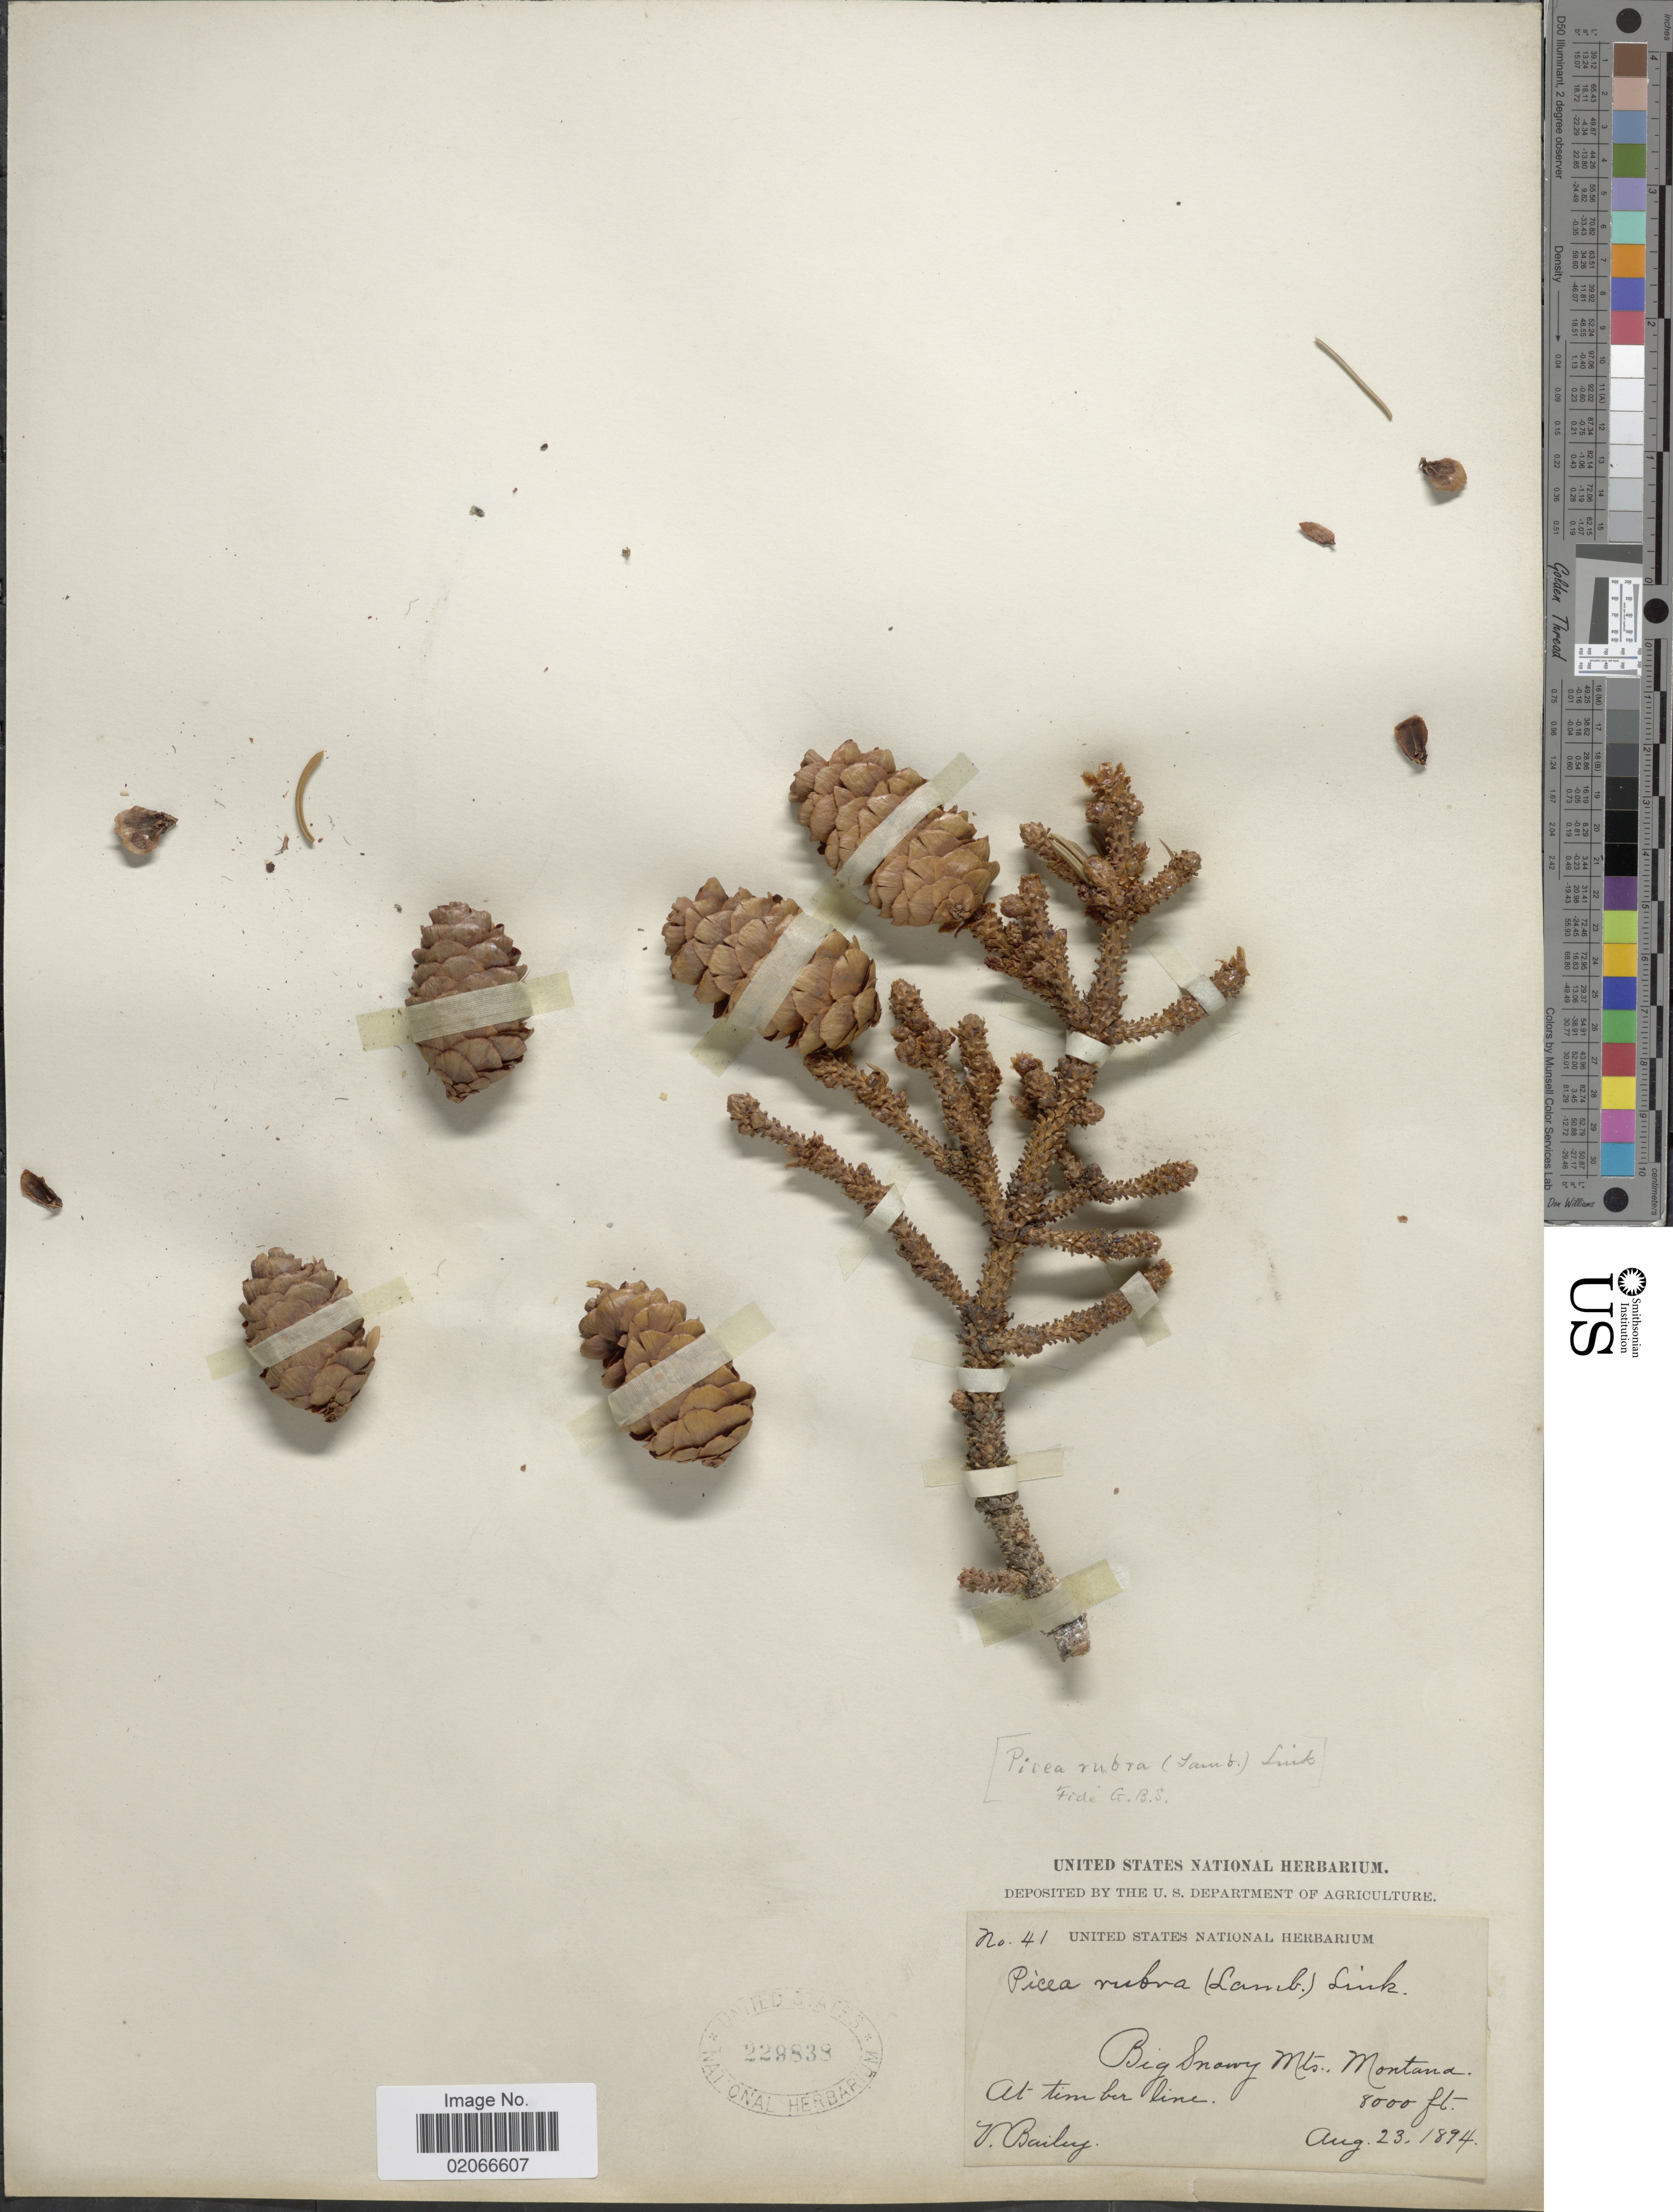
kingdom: Plantae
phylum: Tracheophyta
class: Pinopsida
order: Pinales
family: Pinaceae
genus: Picea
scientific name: Picea glauca var. albertiana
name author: (S. Br.) Sarg.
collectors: V. O. Bailey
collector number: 41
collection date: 1894-08-23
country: United States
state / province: Montana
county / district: Fergus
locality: Big Snowy Mts., at timber line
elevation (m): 2438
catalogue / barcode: US 229838